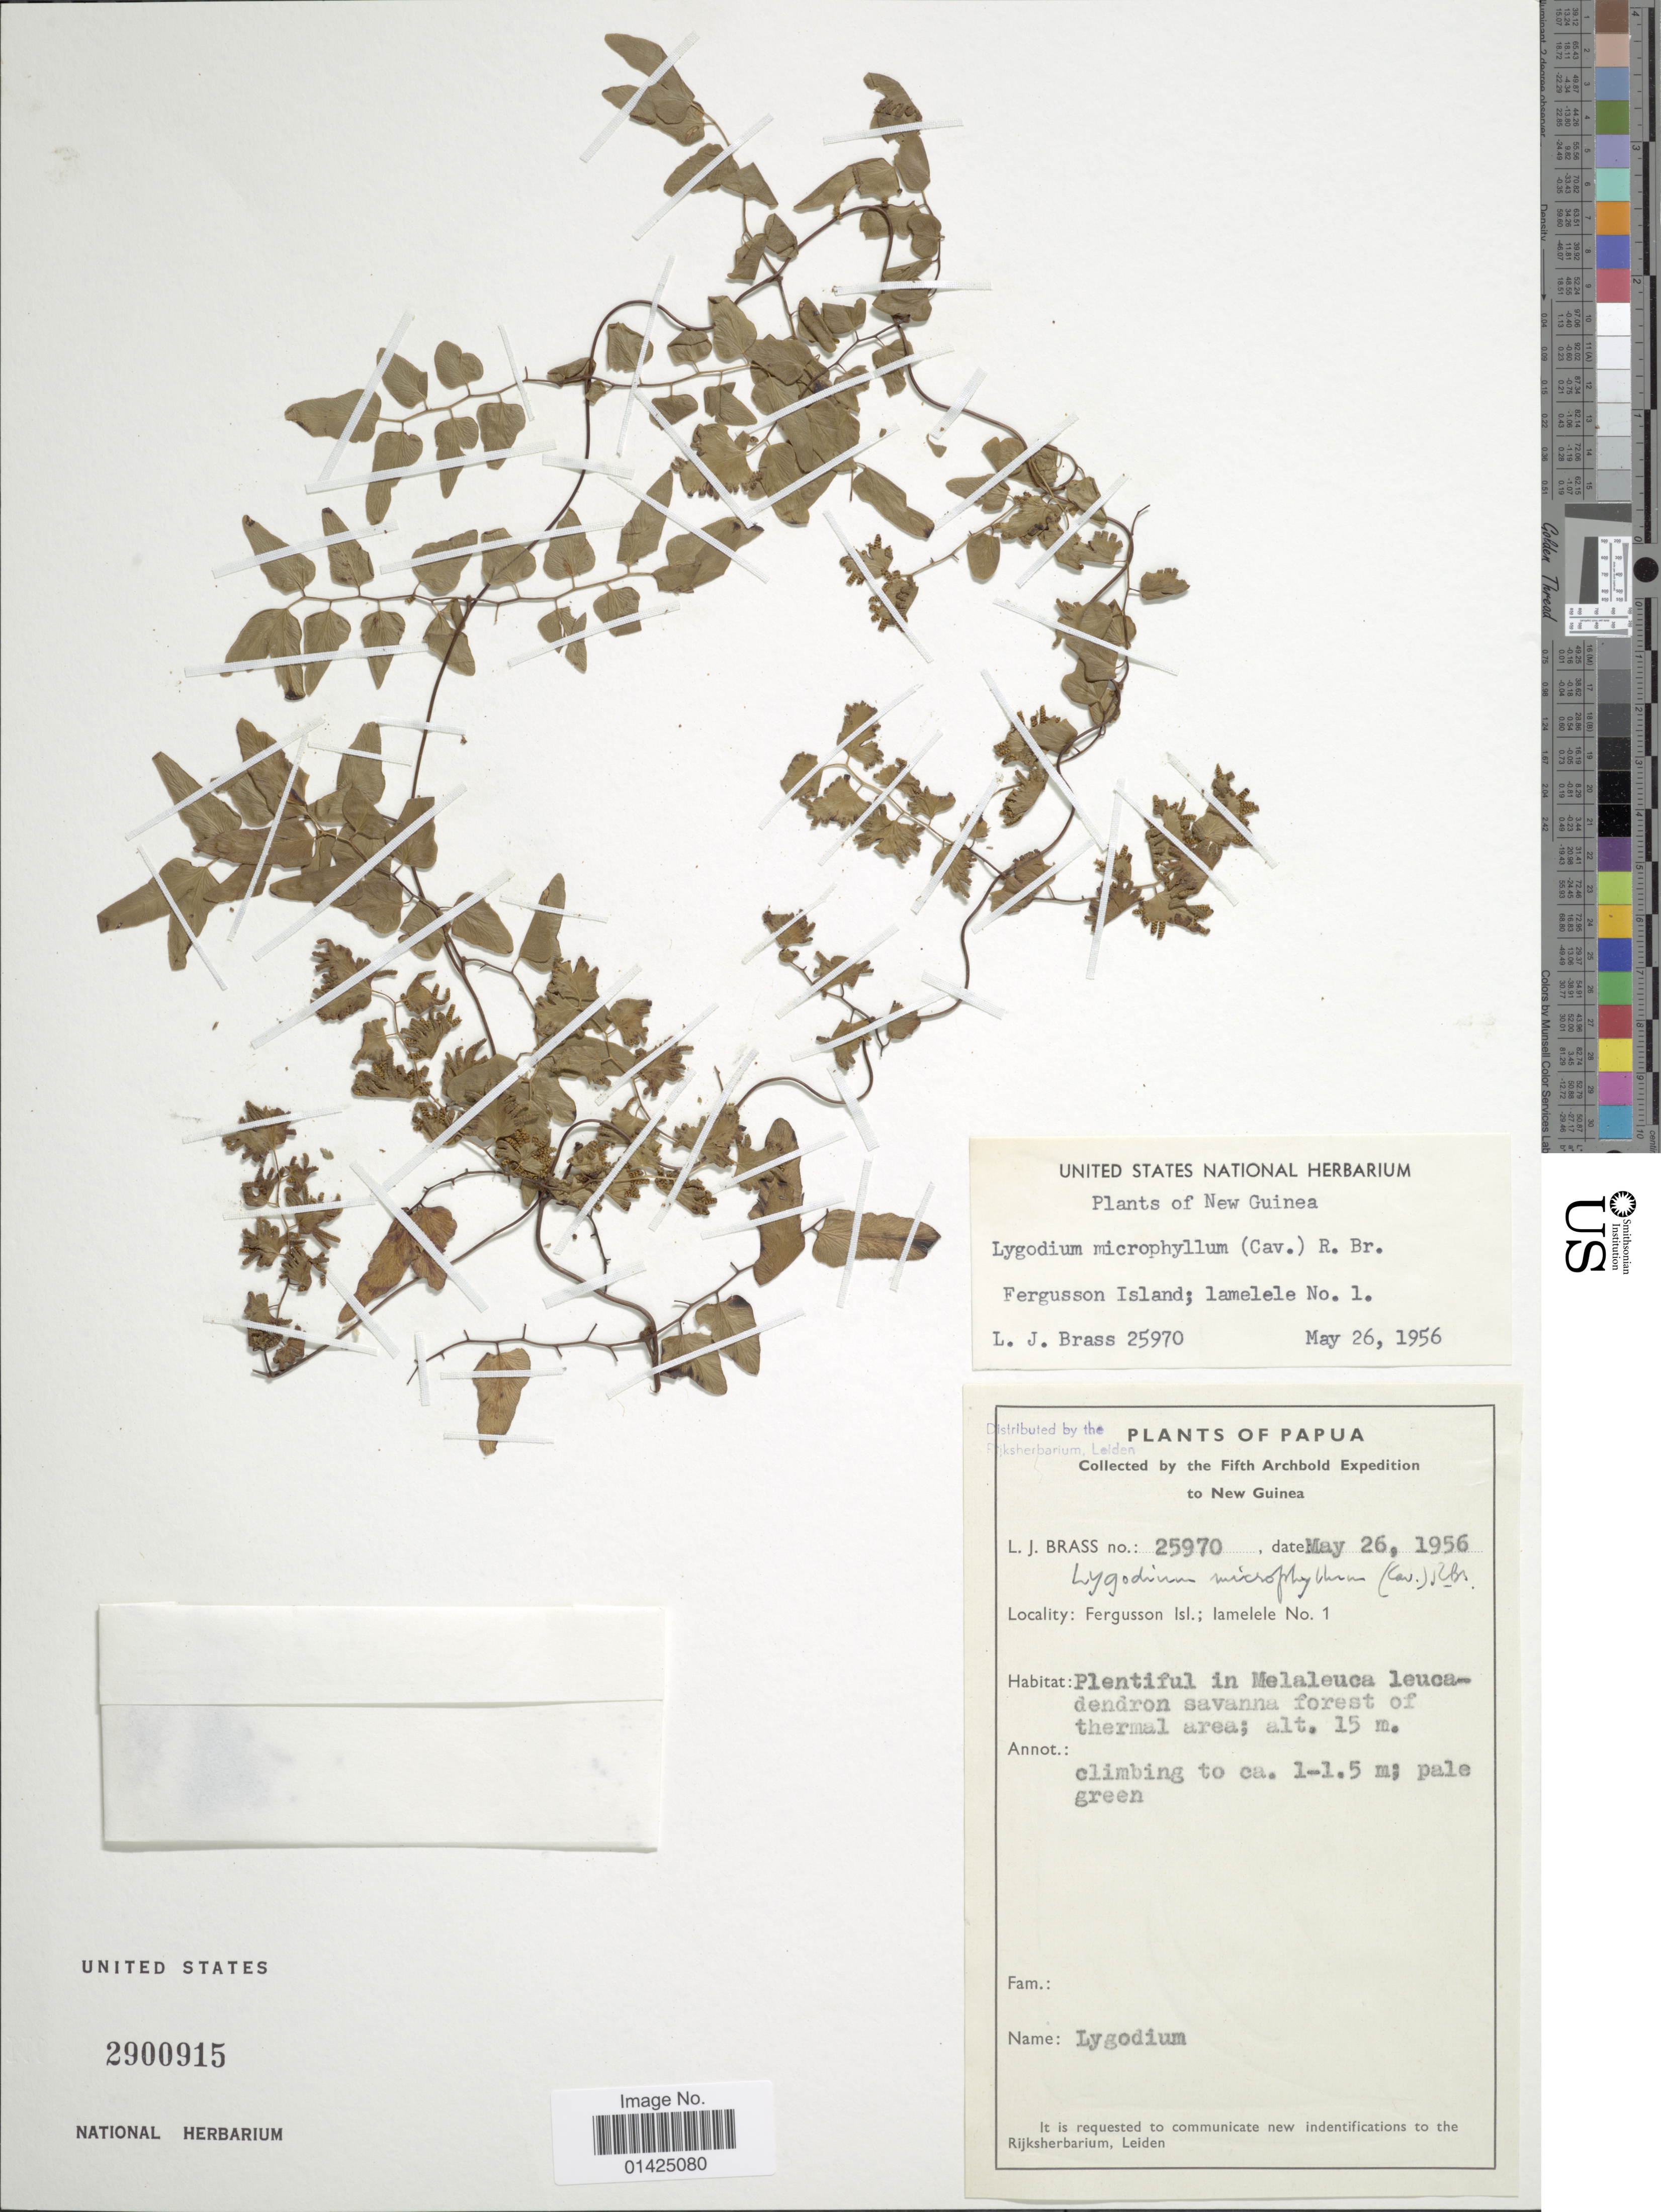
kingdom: Plantae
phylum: Tracheophyta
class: Polypodiopsida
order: Schizaeales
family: Lygodiaceae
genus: Lygodium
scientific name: Lygodium microphyllum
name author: (Cav.) R. Br.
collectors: L. J. Brass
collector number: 25970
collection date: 1956-05-26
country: Papua New Guinea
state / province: Milne Bay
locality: Fergusson Isl., Lamelele No. 1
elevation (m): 15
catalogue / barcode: US 2900915